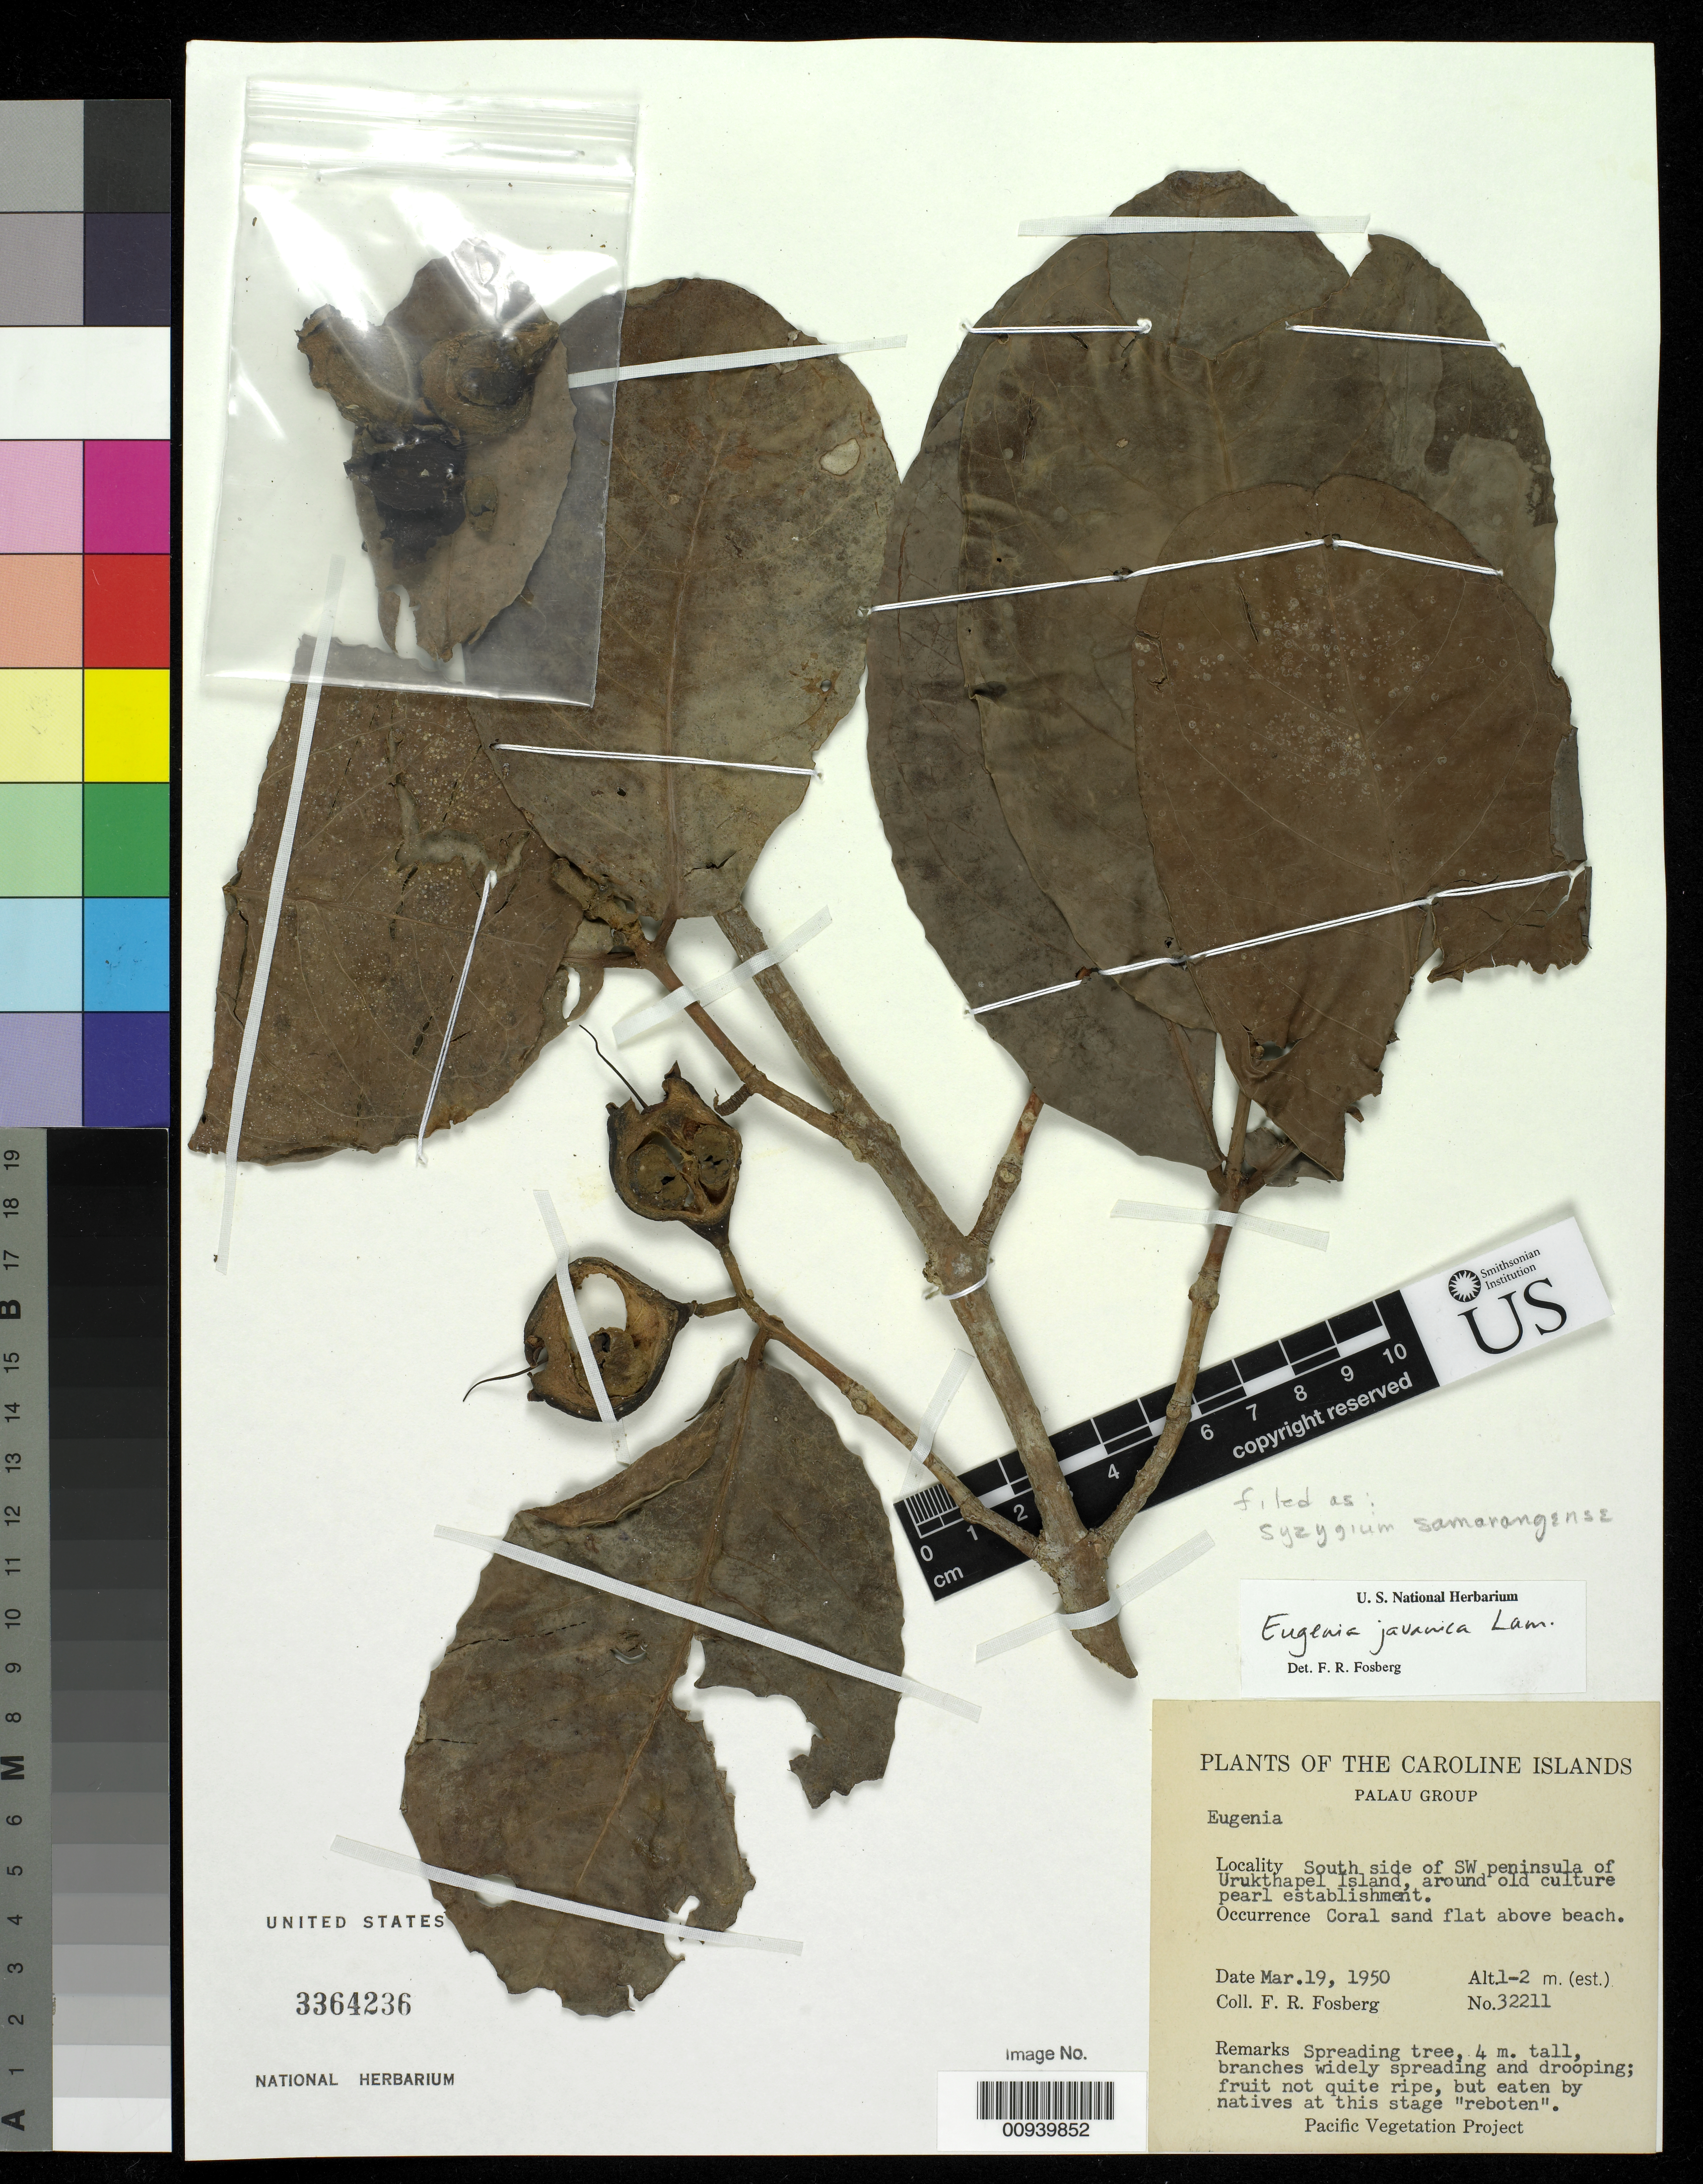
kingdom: Plantae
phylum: Tracheophyta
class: Magnoliopsida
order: Myrtales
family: Myrtaceae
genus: Syzygium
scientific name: Syzygium samarangense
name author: (Blume) Merr. & L.M. Perry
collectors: F. R. Fosberg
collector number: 32211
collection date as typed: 19 Mar 1950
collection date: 1950-03-19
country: Palau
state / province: Koror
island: Ngeruktabel (Urukthapel)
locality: SW peninsula of Urukthapel Island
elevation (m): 1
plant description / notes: Cited by Byng et al., Phytotaxa 427(2): 124. 2019.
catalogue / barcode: US 3364236